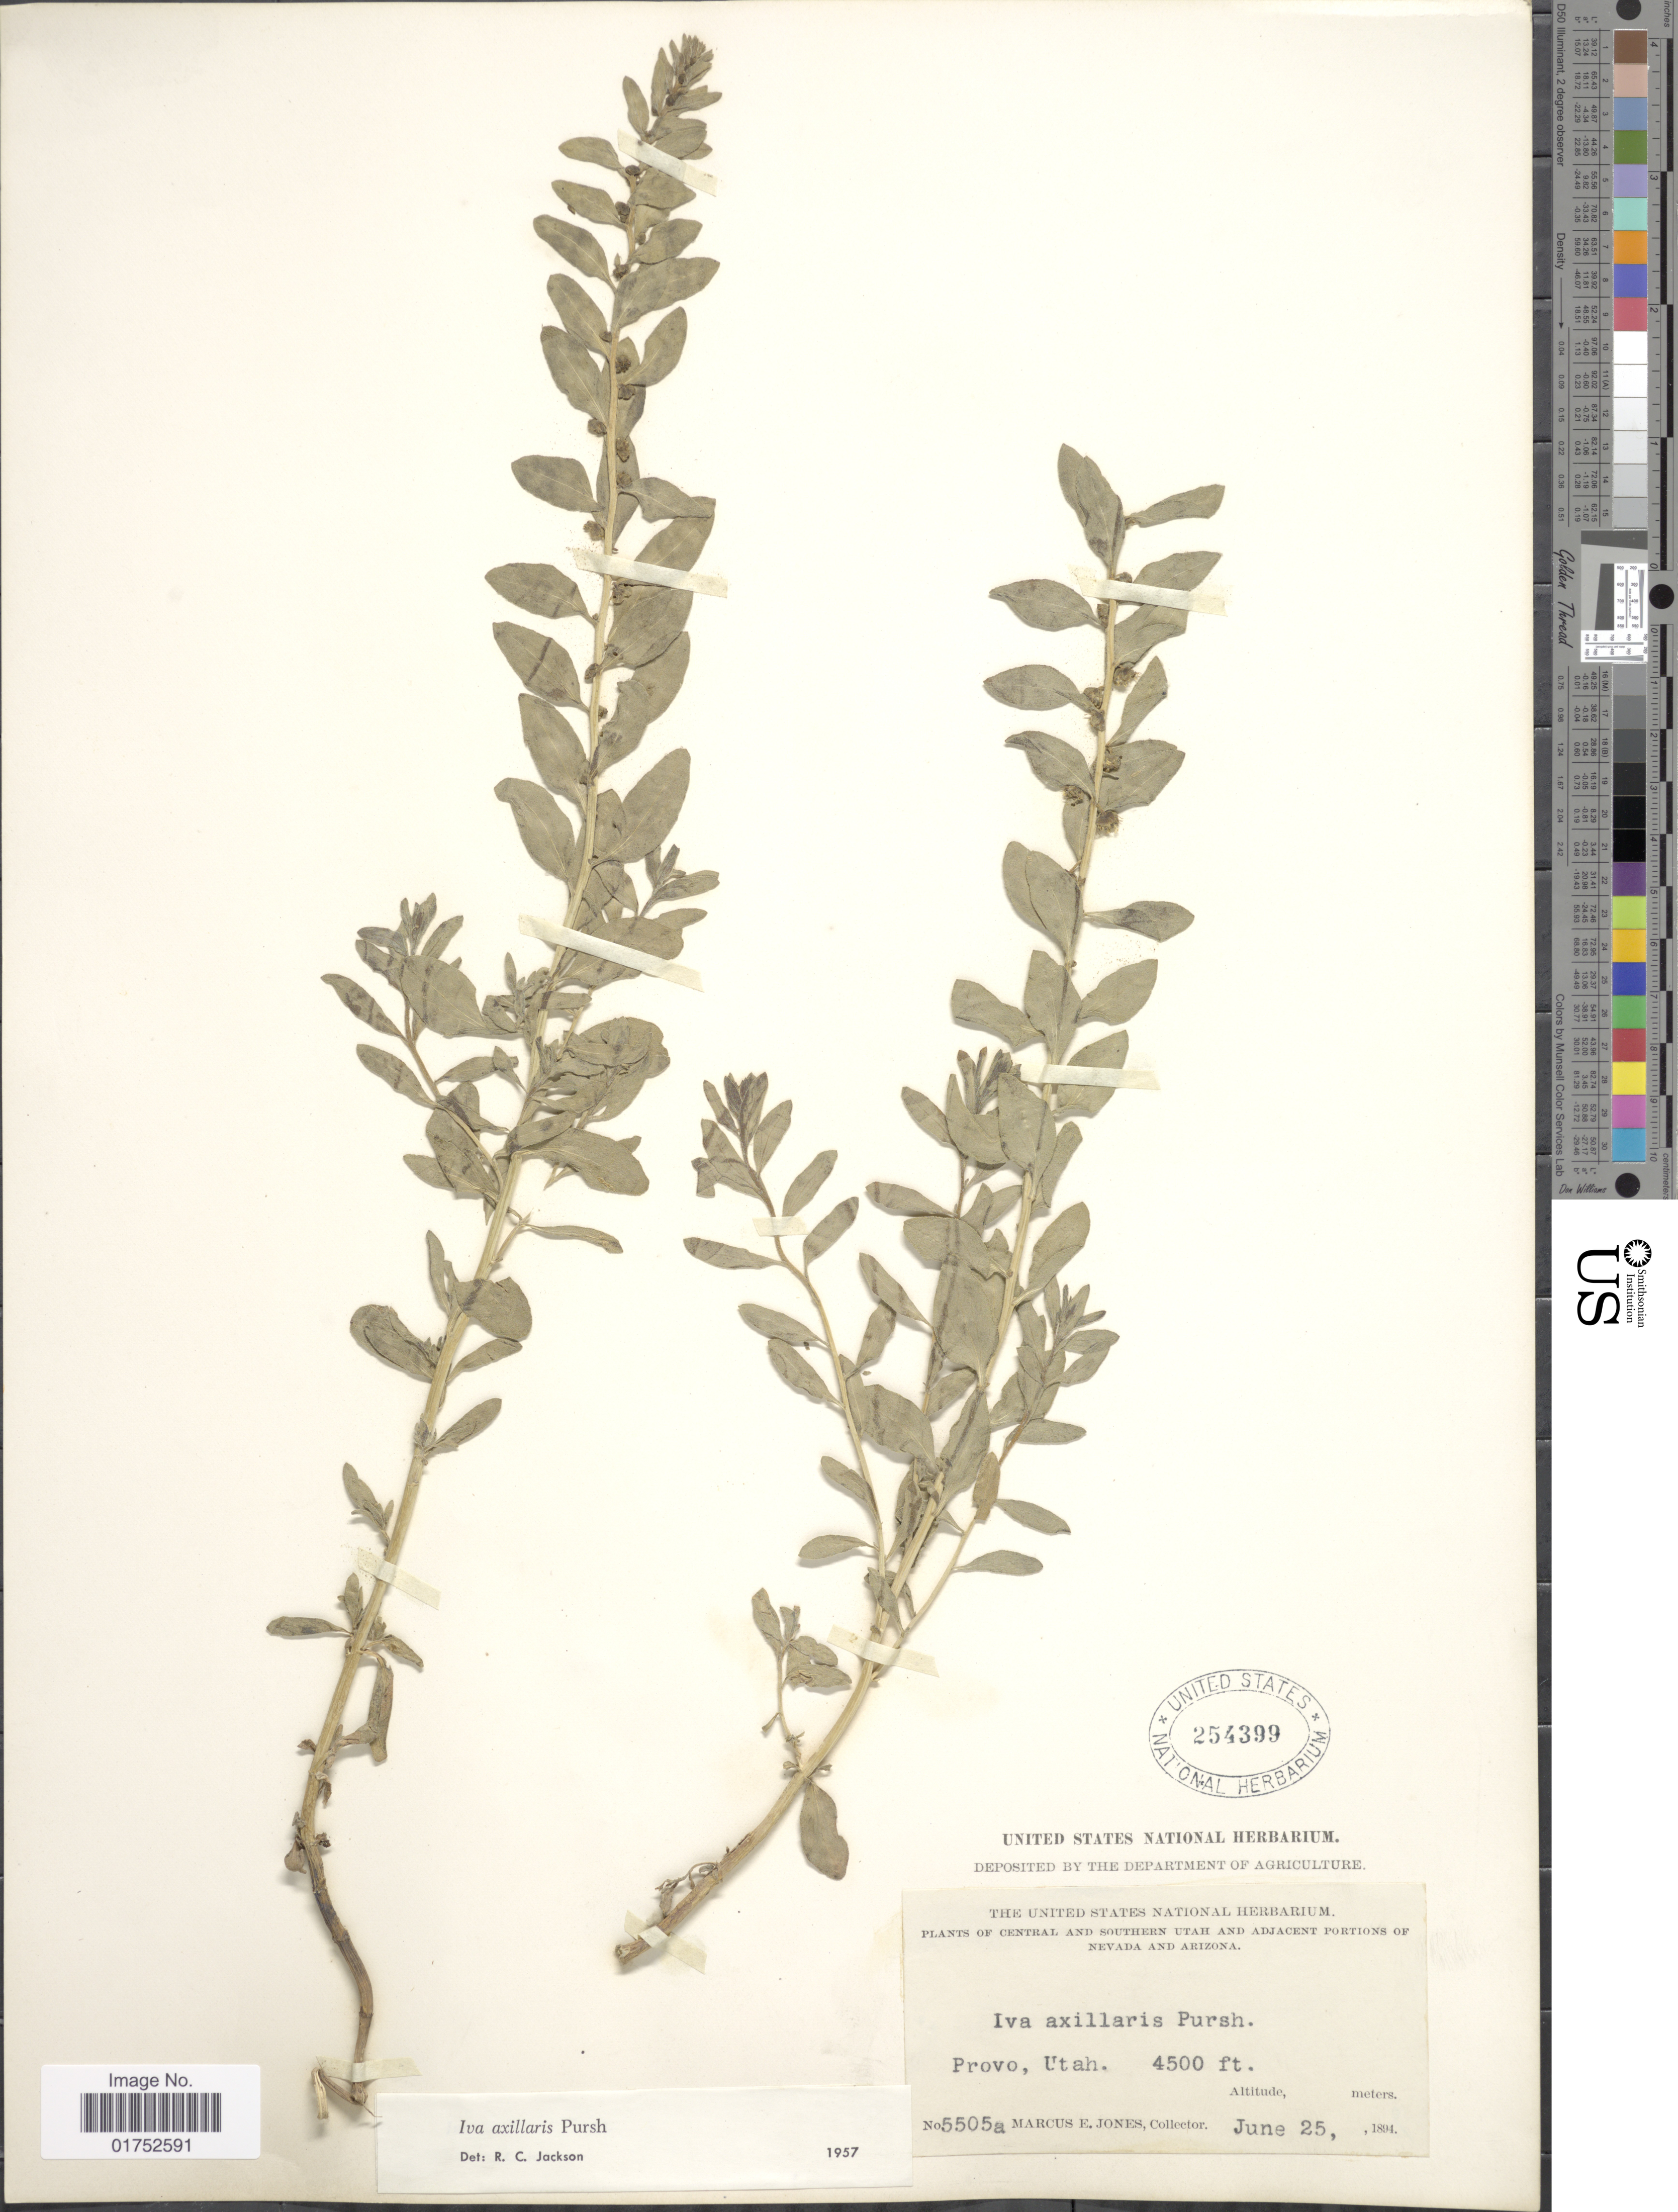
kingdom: Plantae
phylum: Tracheophyta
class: Magnoliopsida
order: Asterales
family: Asteraceae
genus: Iva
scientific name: Iva axillaris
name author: Pursh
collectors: M. E. Jones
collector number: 5505a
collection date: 1894-06-25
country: United States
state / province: Utah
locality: Provo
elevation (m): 1372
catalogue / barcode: US 254399